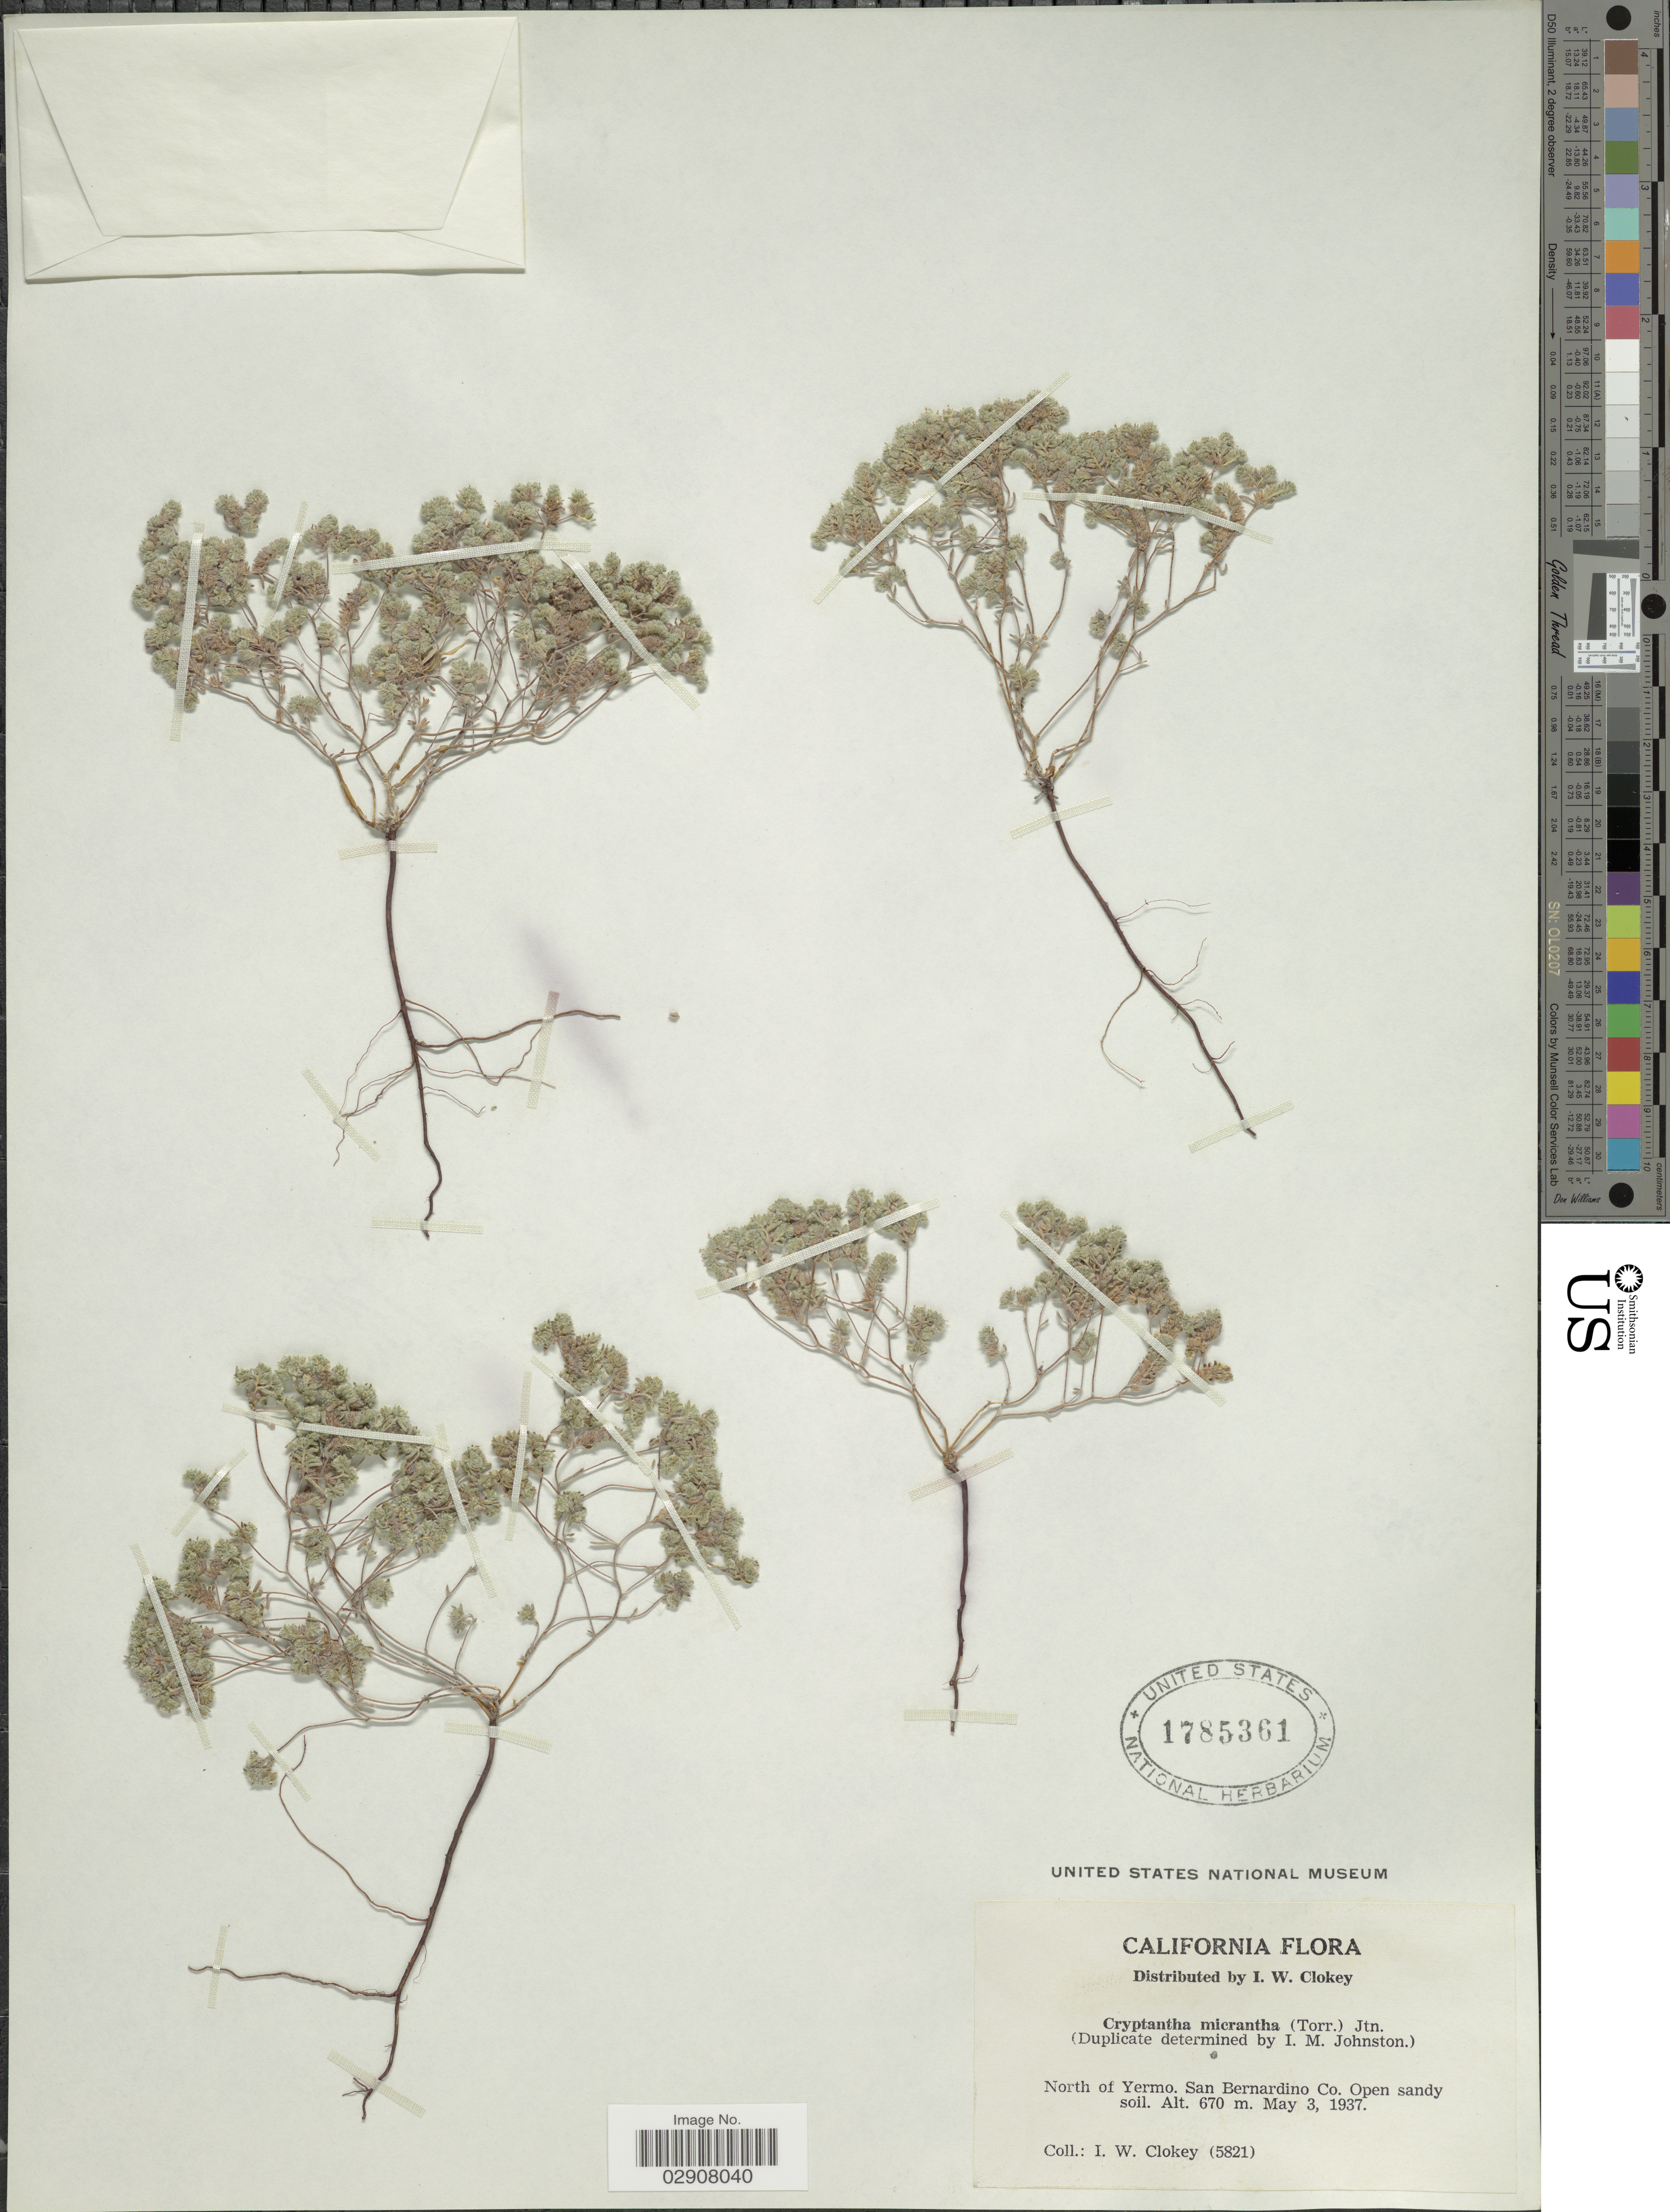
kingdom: Plantae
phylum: Tracheophyta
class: Magnoliopsida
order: Boraginales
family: Boraginaceae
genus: Cryptantha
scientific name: Cryptantha micrantha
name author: (Torr.) I.M. Johnst.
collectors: I. W. Clokey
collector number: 5821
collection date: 1937-05-03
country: United States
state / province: California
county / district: San Bernardino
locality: North of Yermo, San Bernardino Co.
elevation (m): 670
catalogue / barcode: US 1785361